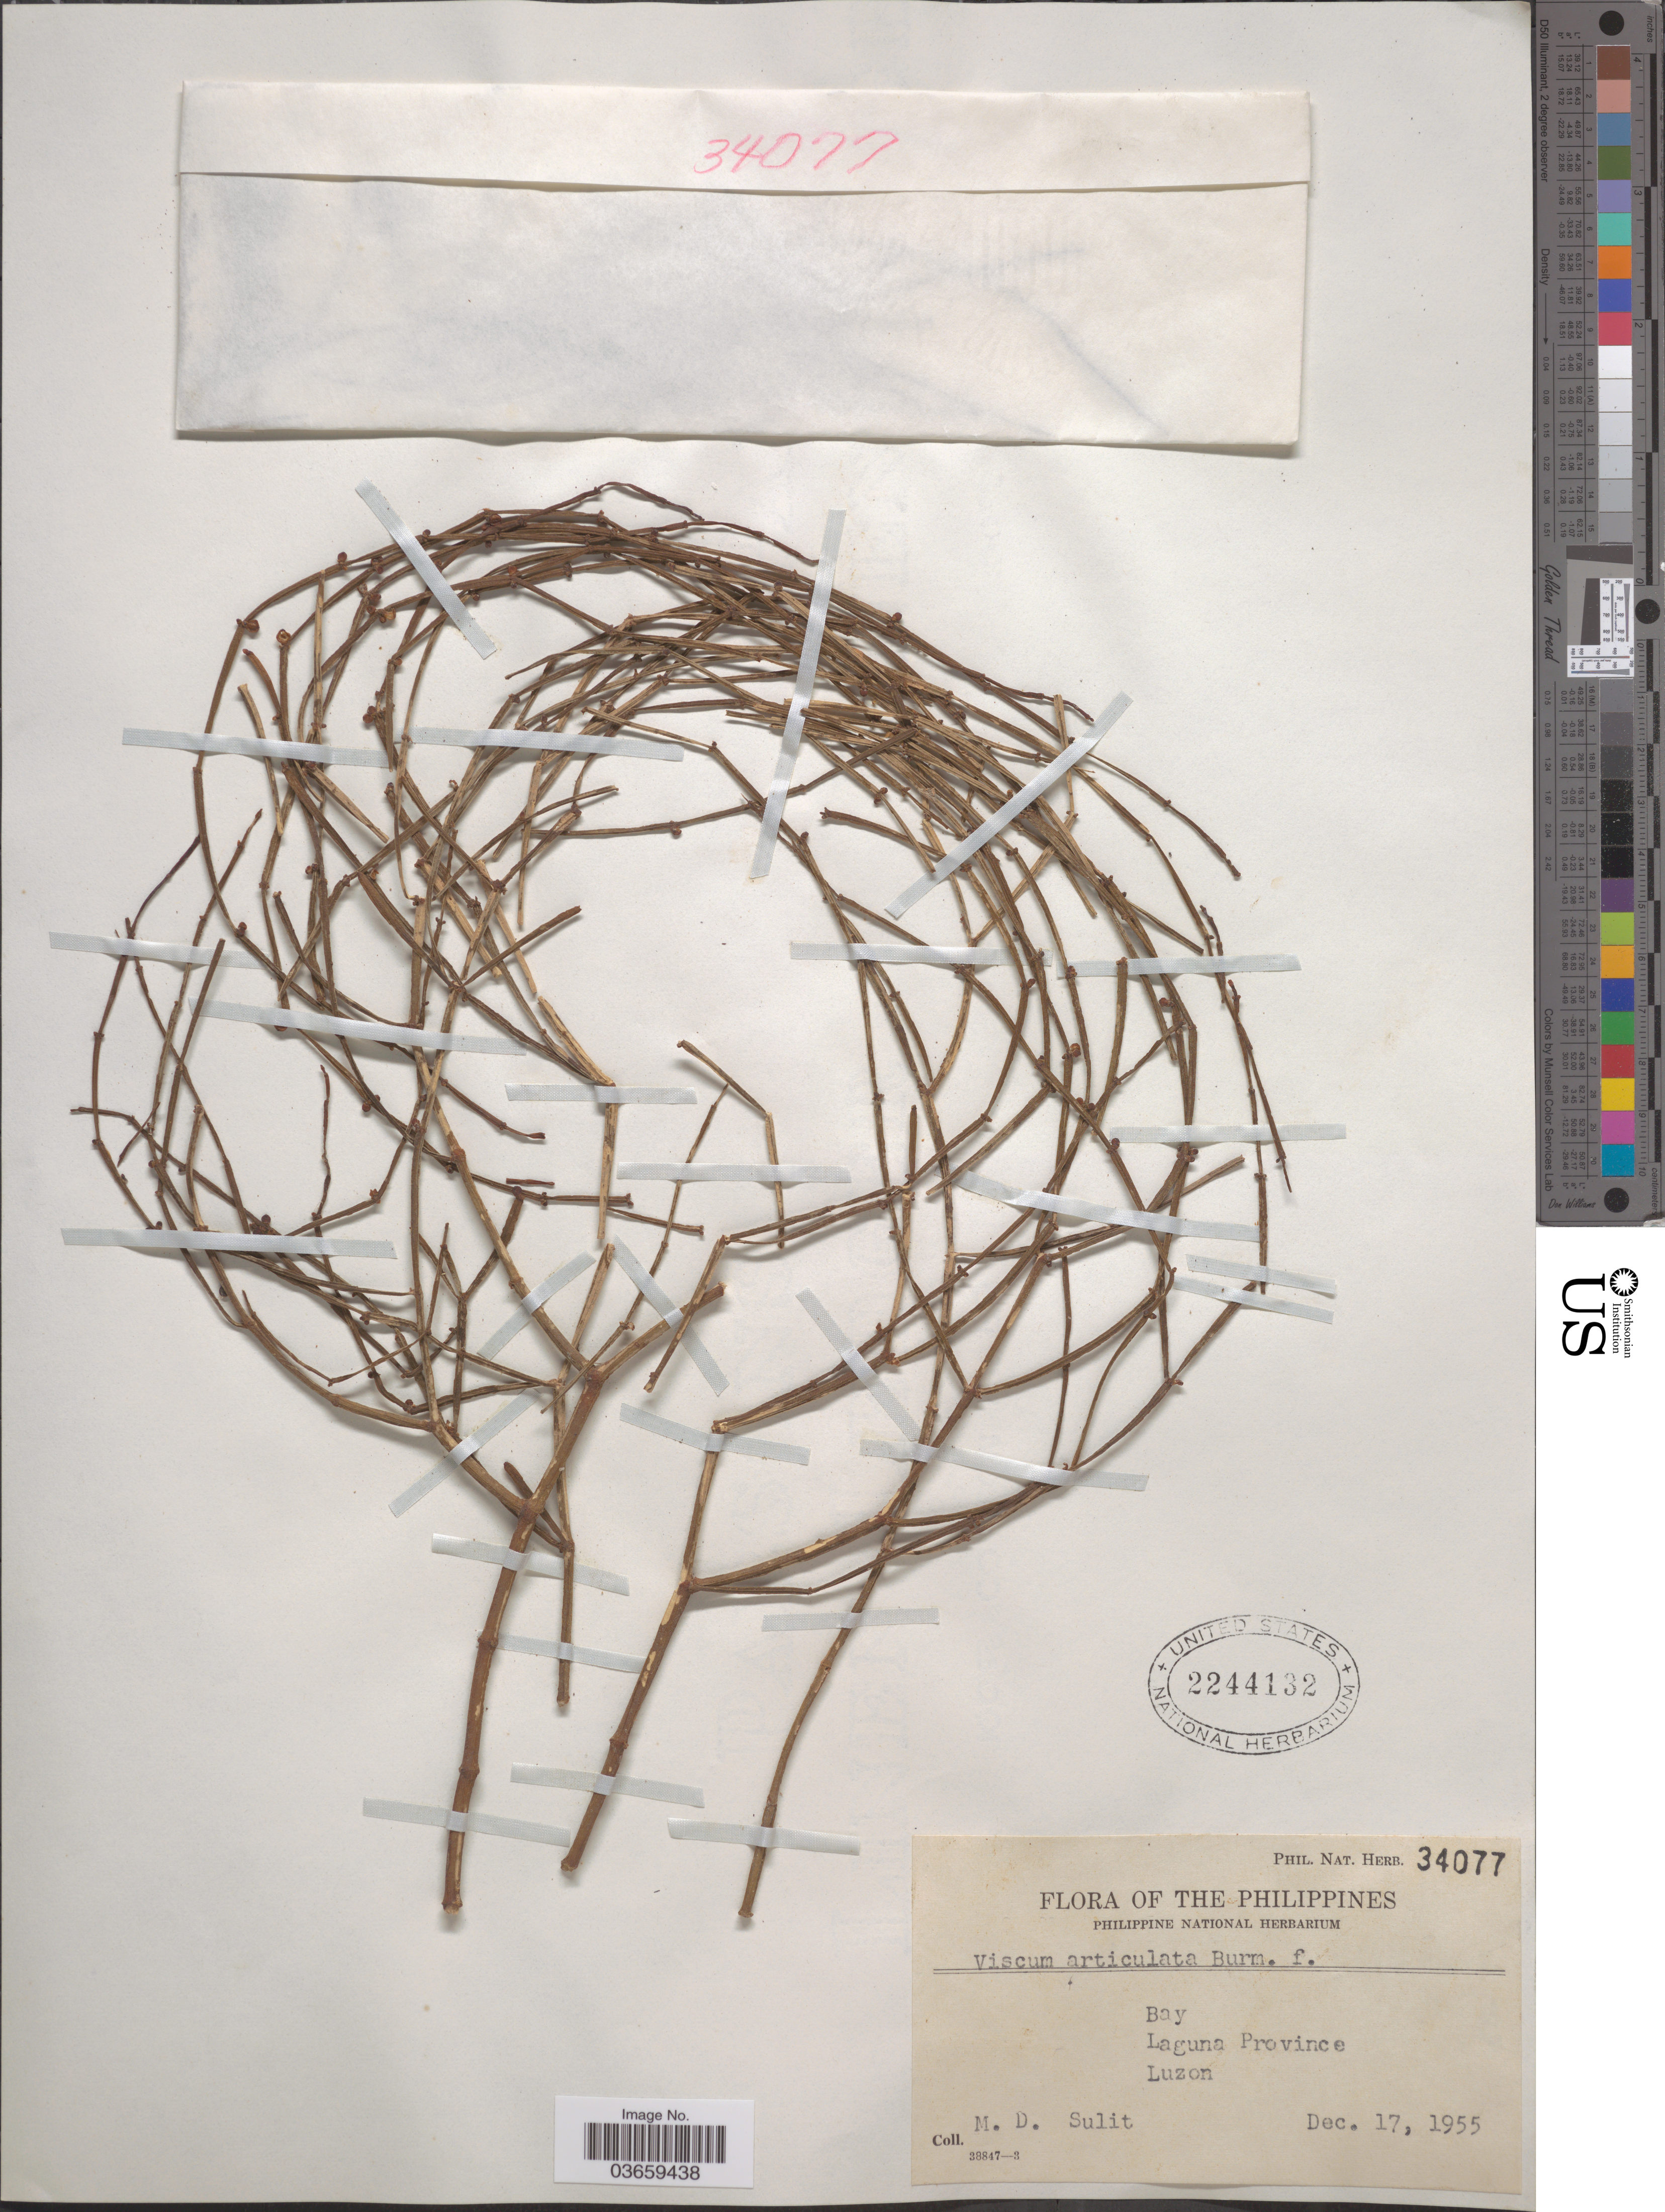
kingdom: Plantae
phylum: Tracheophyta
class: Magnoliopsida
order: Santalales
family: Viscaceae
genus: Viscum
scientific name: Viscum articulatum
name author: Burm. f.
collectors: M. Sulit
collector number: Phil. Nat. Herb. 34077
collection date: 1955-12-17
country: Philippines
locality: Bay Laguna Province, Luzon.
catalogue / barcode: US 2244132